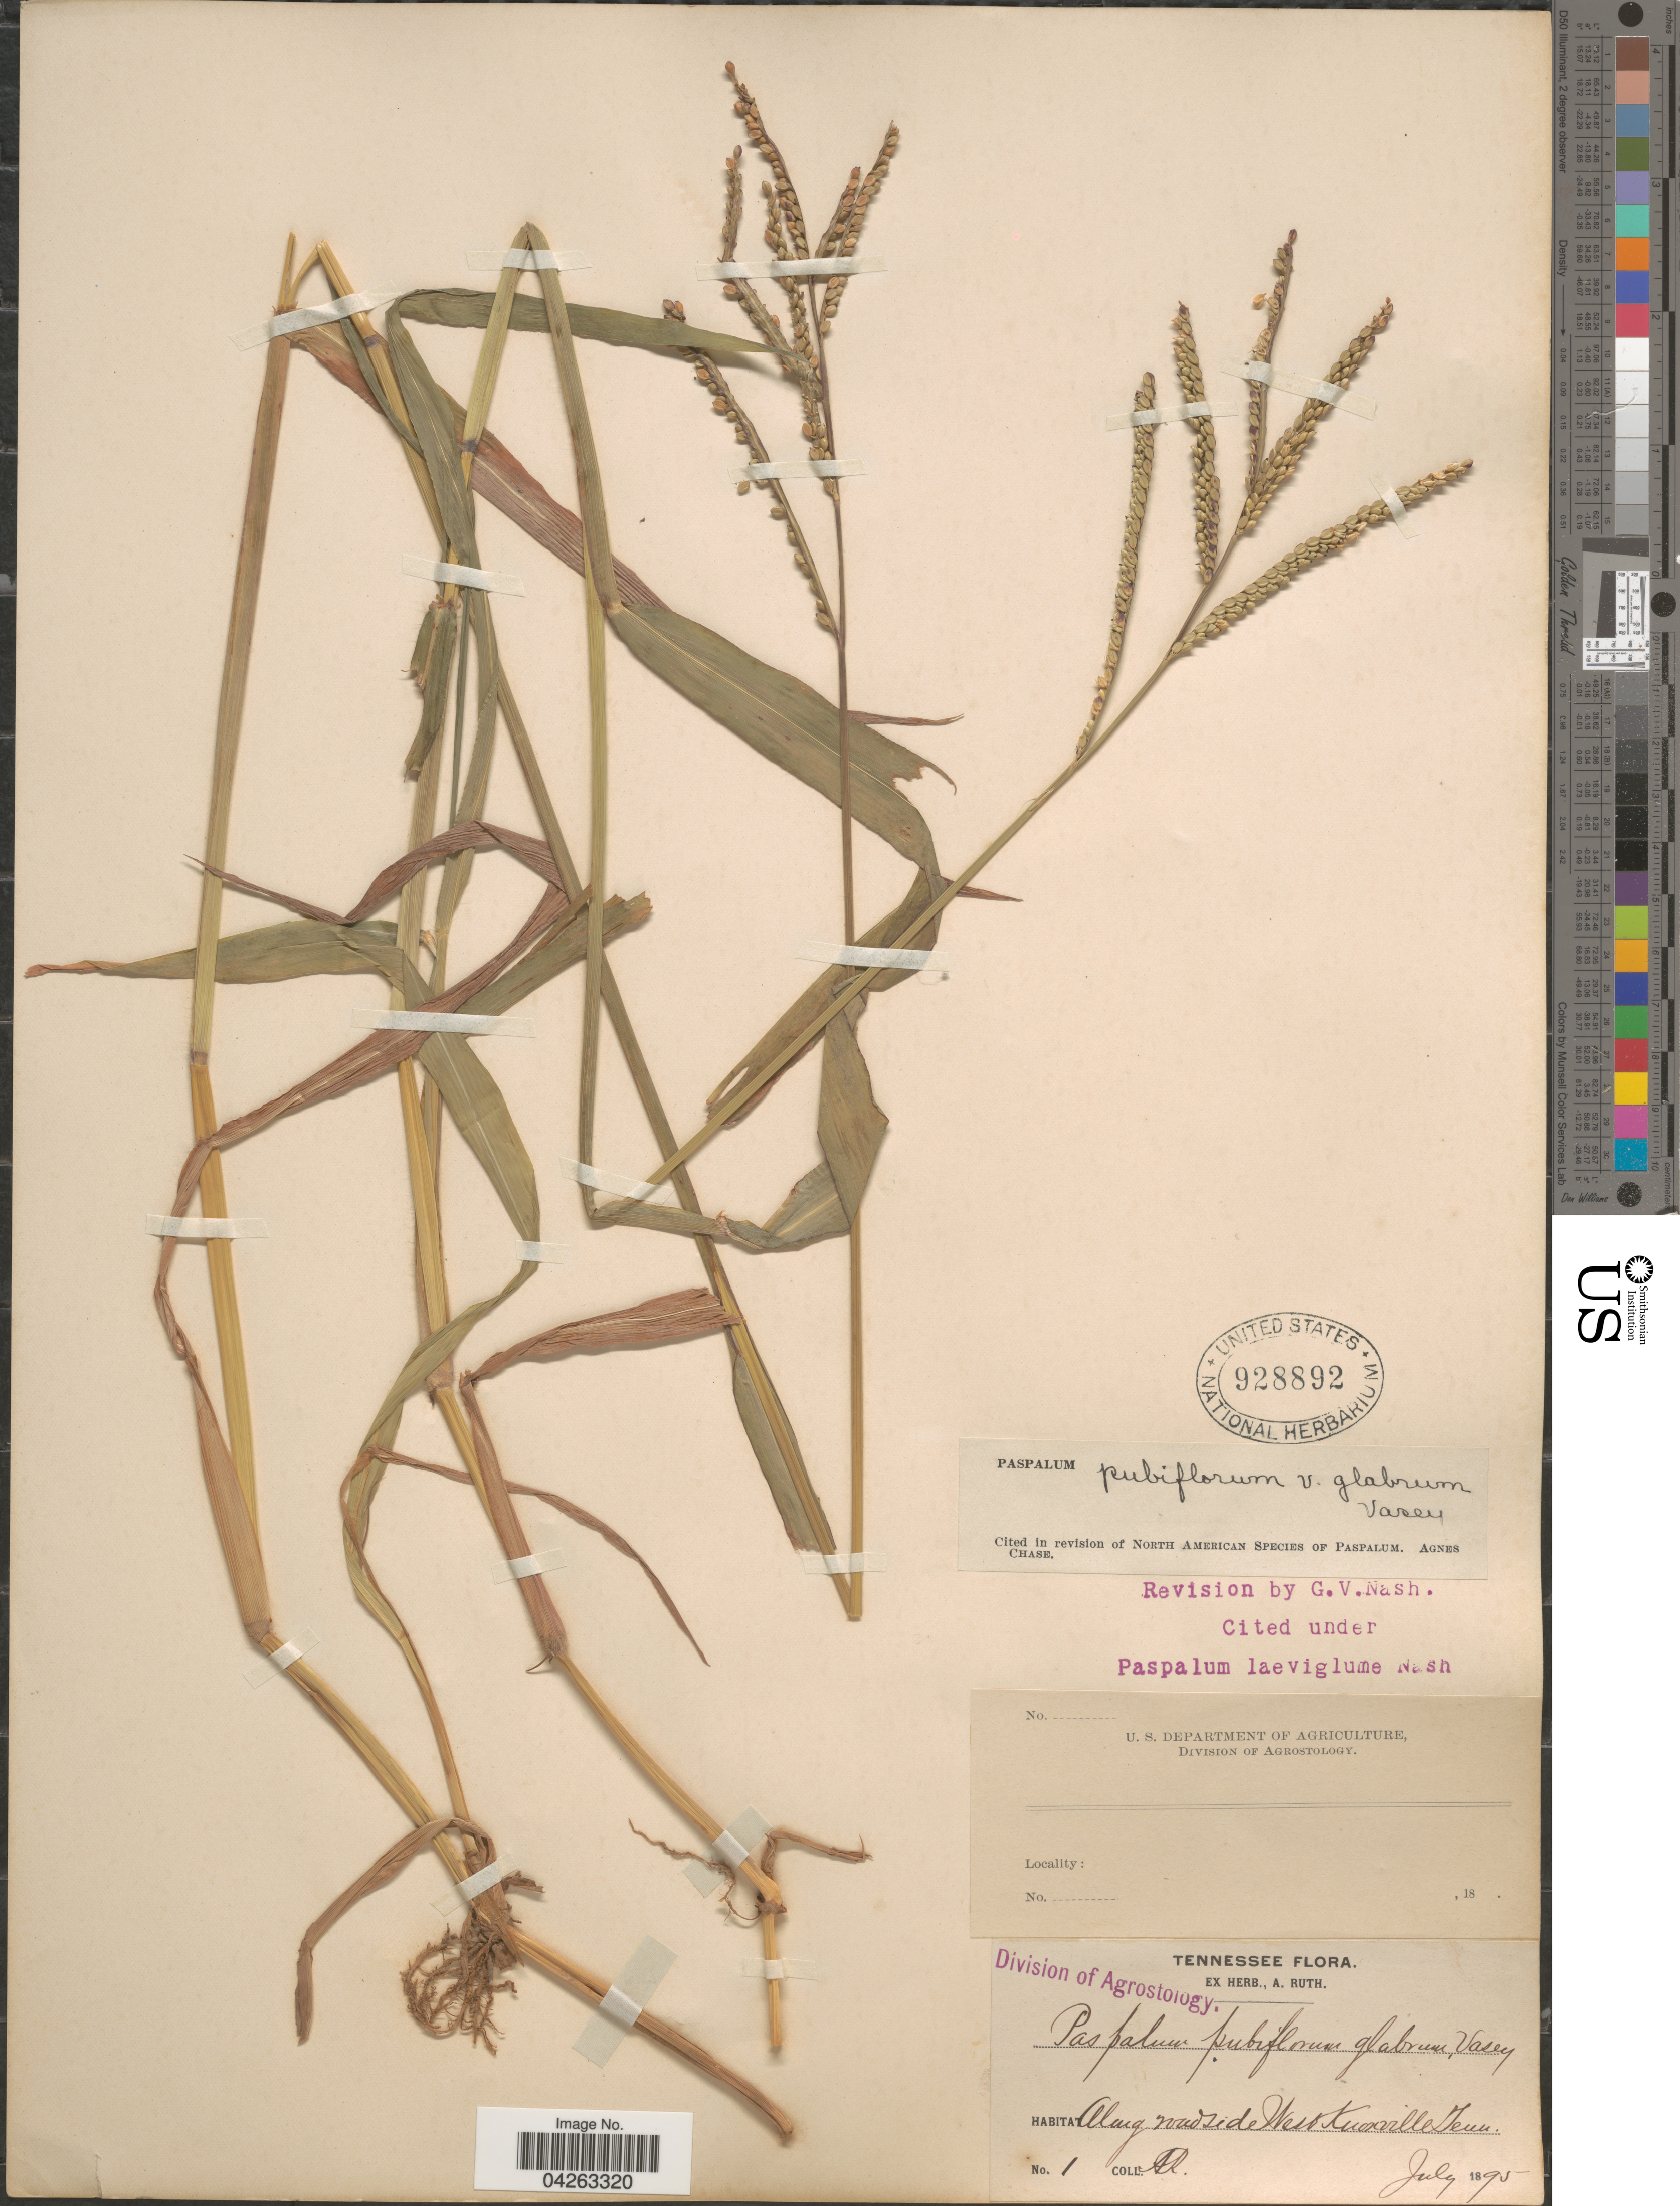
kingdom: Plantae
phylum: Tracheophyta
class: Liliopsida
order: Poales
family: Poaceae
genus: Paspalum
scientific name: Paspalum pubiflorum var. glabrum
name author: Vasey ex Scribn.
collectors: A. Ruth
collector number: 1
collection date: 1895-07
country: United States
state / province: Tennessee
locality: Along roadside West Knoxville.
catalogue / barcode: US 928892